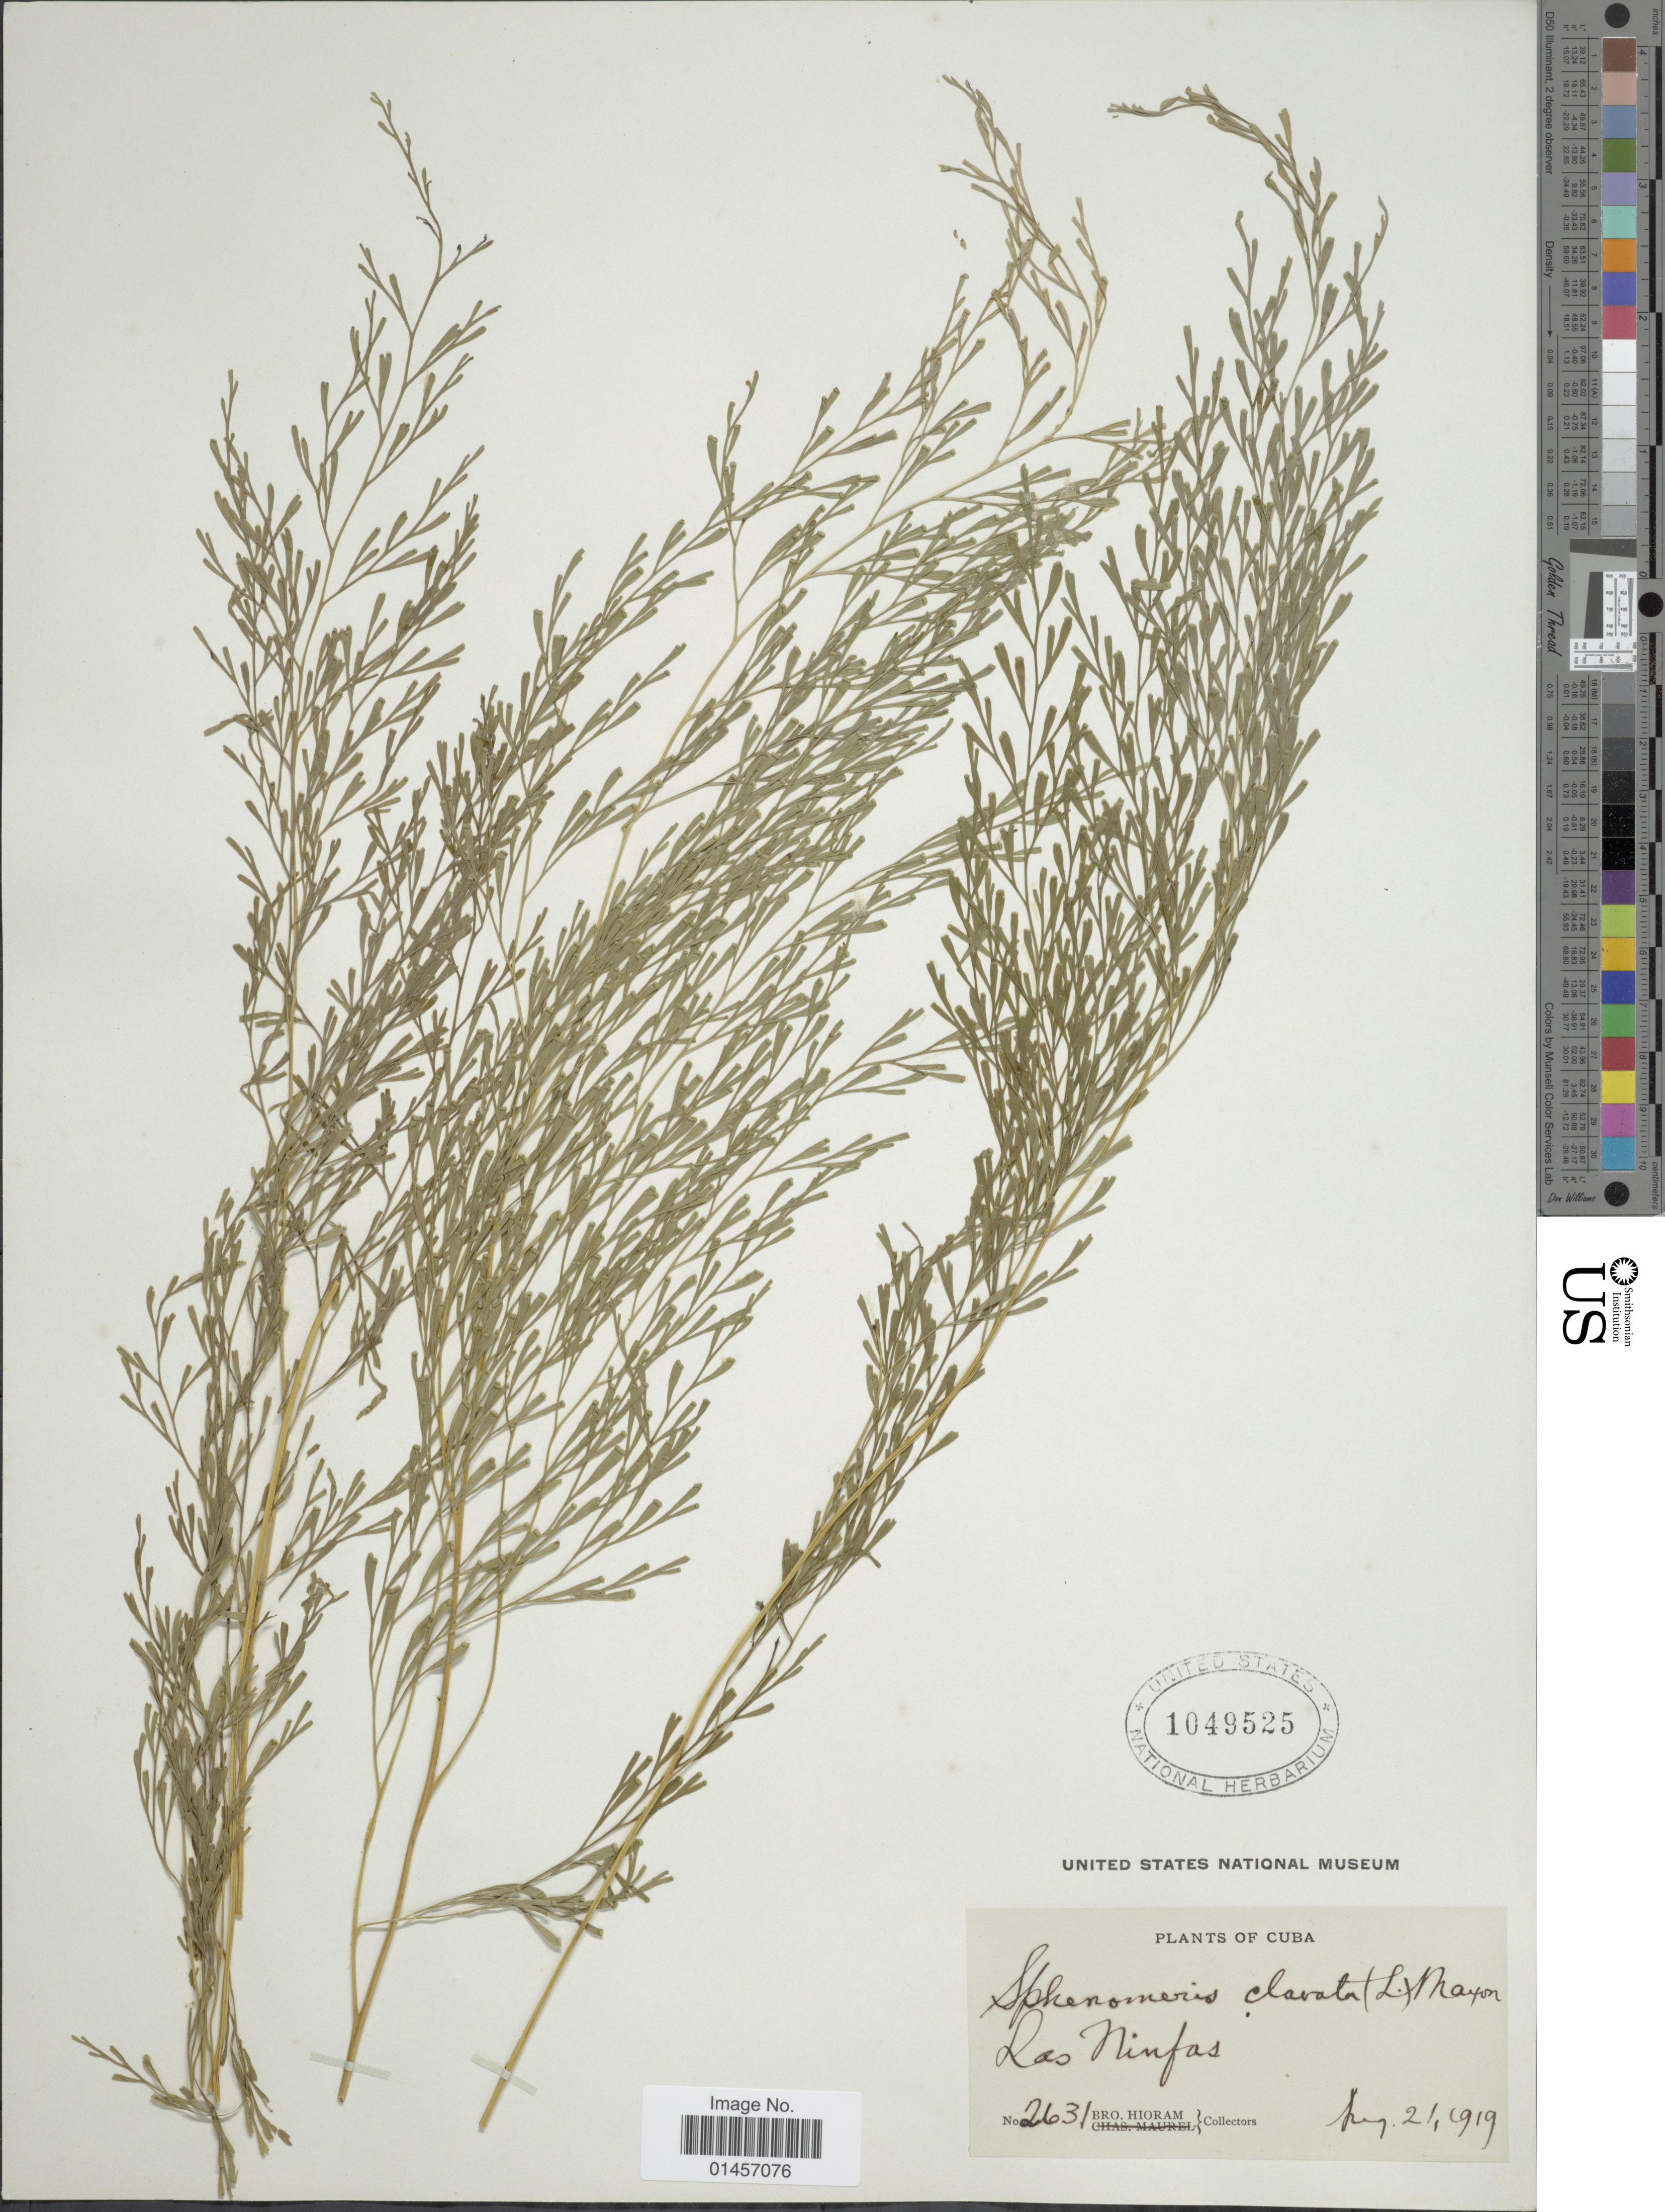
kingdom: Plantae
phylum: Tracheophyta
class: Polypodiopsida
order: Polypodiales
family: Lindsaeaceae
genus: Sphenomeris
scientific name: Sphenomeris clavata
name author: (L.) Maxon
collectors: Bro. Hioram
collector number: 263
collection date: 1919-05-21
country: Cuba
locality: Las Ninfas.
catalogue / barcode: US 1049525